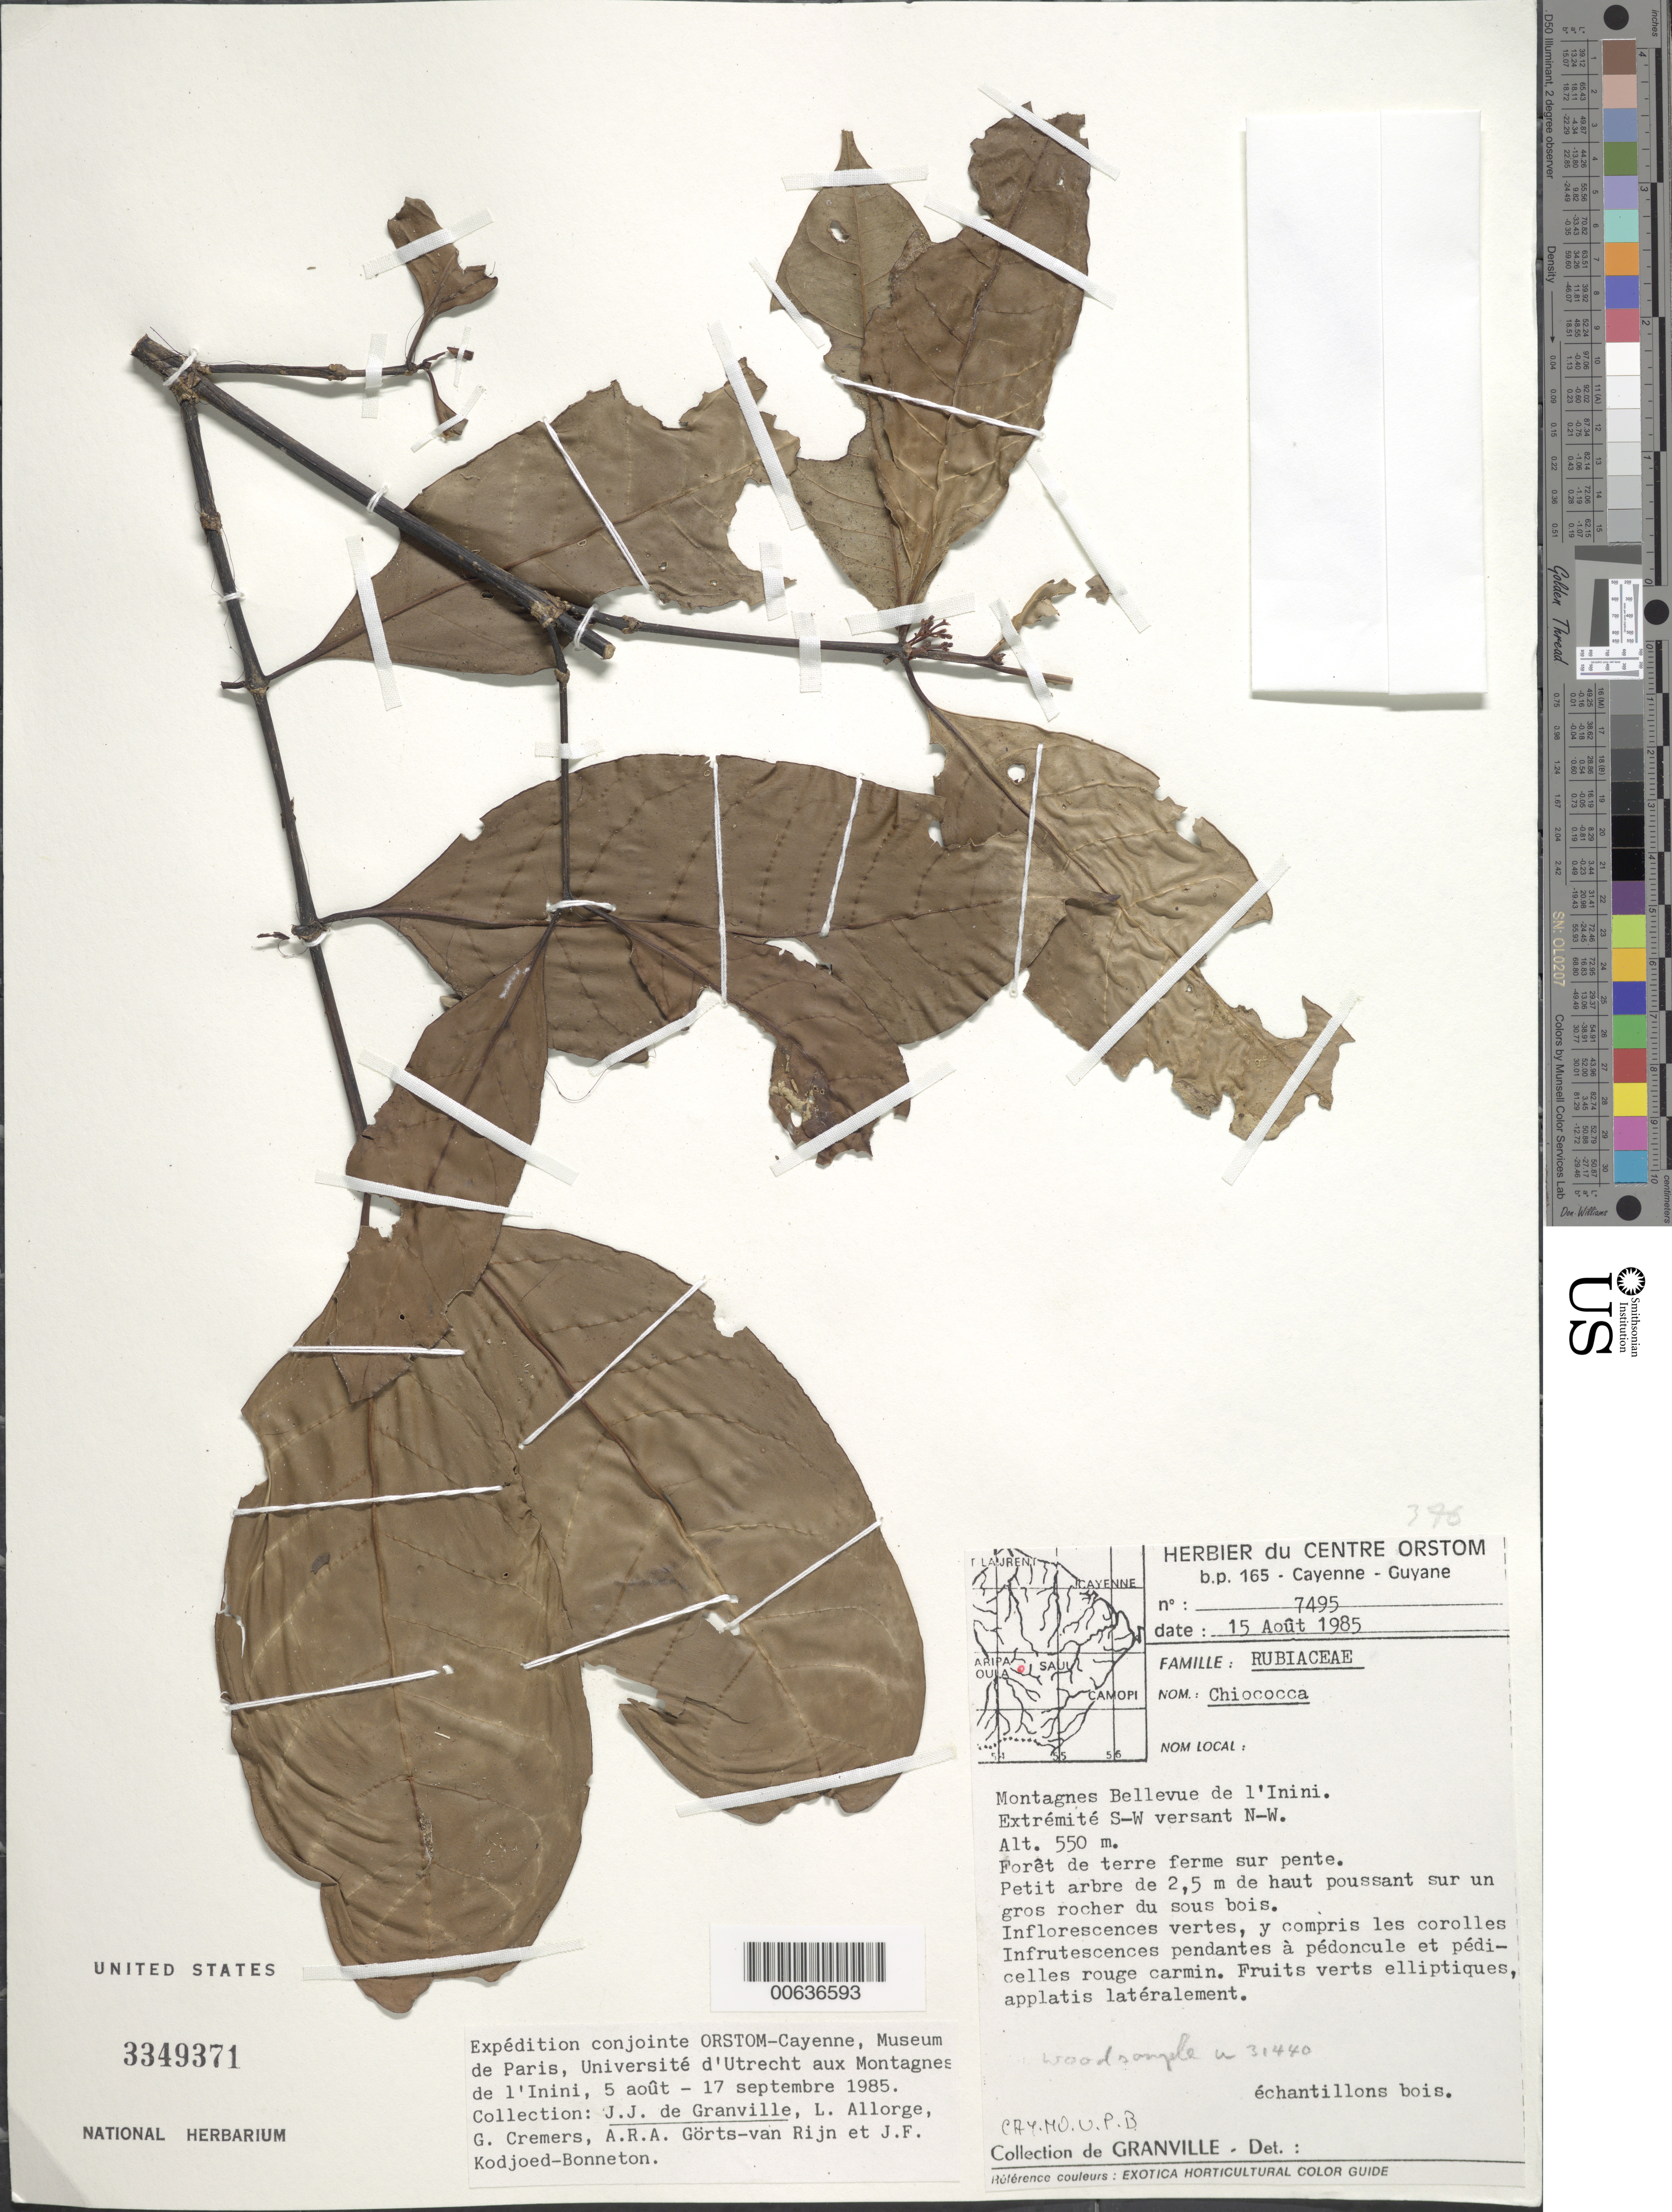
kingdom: Plantae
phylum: Tracheophyta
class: Magnoliopsida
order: Gentianales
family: Rubiaceae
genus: Chiococca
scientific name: Chiococca sp.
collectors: J.-J. de Granville, L. Allorge, G. Cremers, A. .R. A. Görts-van Rijn & J. Kodjoed-Bonneton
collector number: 7495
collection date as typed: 15-Aug-85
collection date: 1985-08-15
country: French Guiana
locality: Montagnes Bellevue de l'Inini, extrémité S-W versant N-W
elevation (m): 550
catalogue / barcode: US 3349371